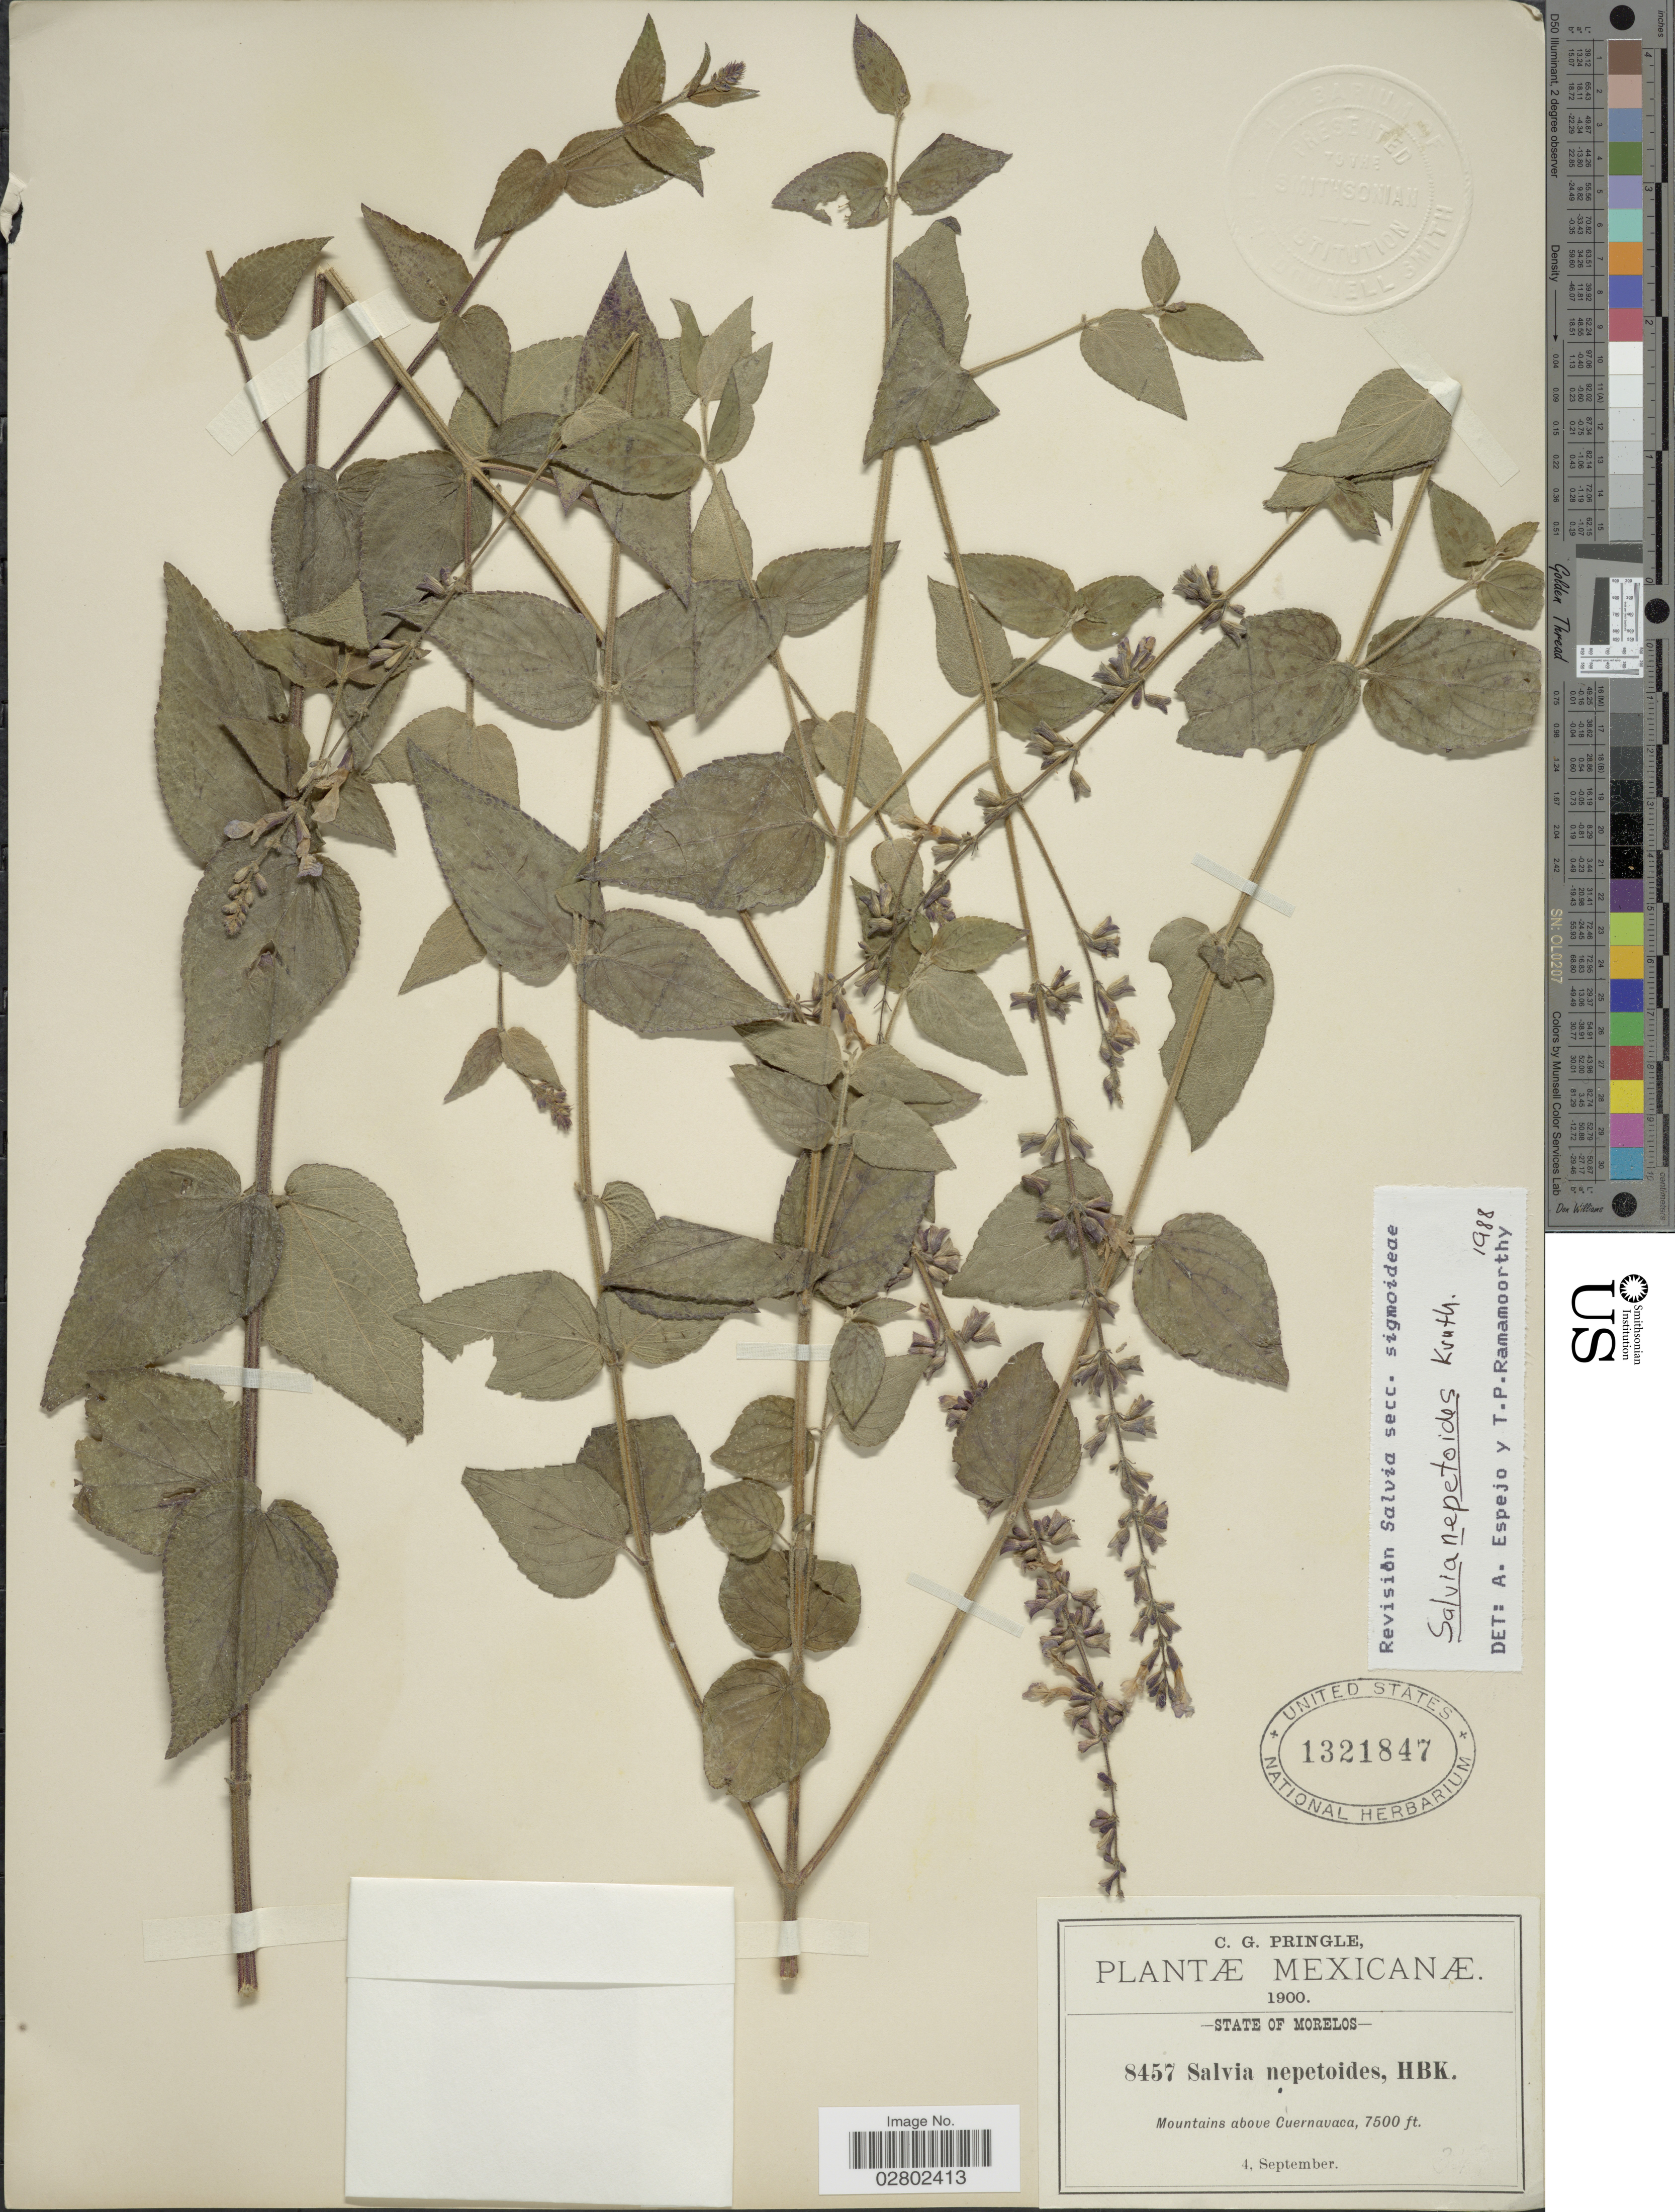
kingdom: Plantae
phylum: Tracheophyta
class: Magnoliopsida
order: Lamiales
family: Lamiaceae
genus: Salvia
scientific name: Salvia nepetoides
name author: Kunth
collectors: C. G. Pringle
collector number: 8457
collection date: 1900-09-04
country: Mexico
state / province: Morelos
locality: Mountains above Cuernavaca.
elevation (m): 2286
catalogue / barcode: US 1321847